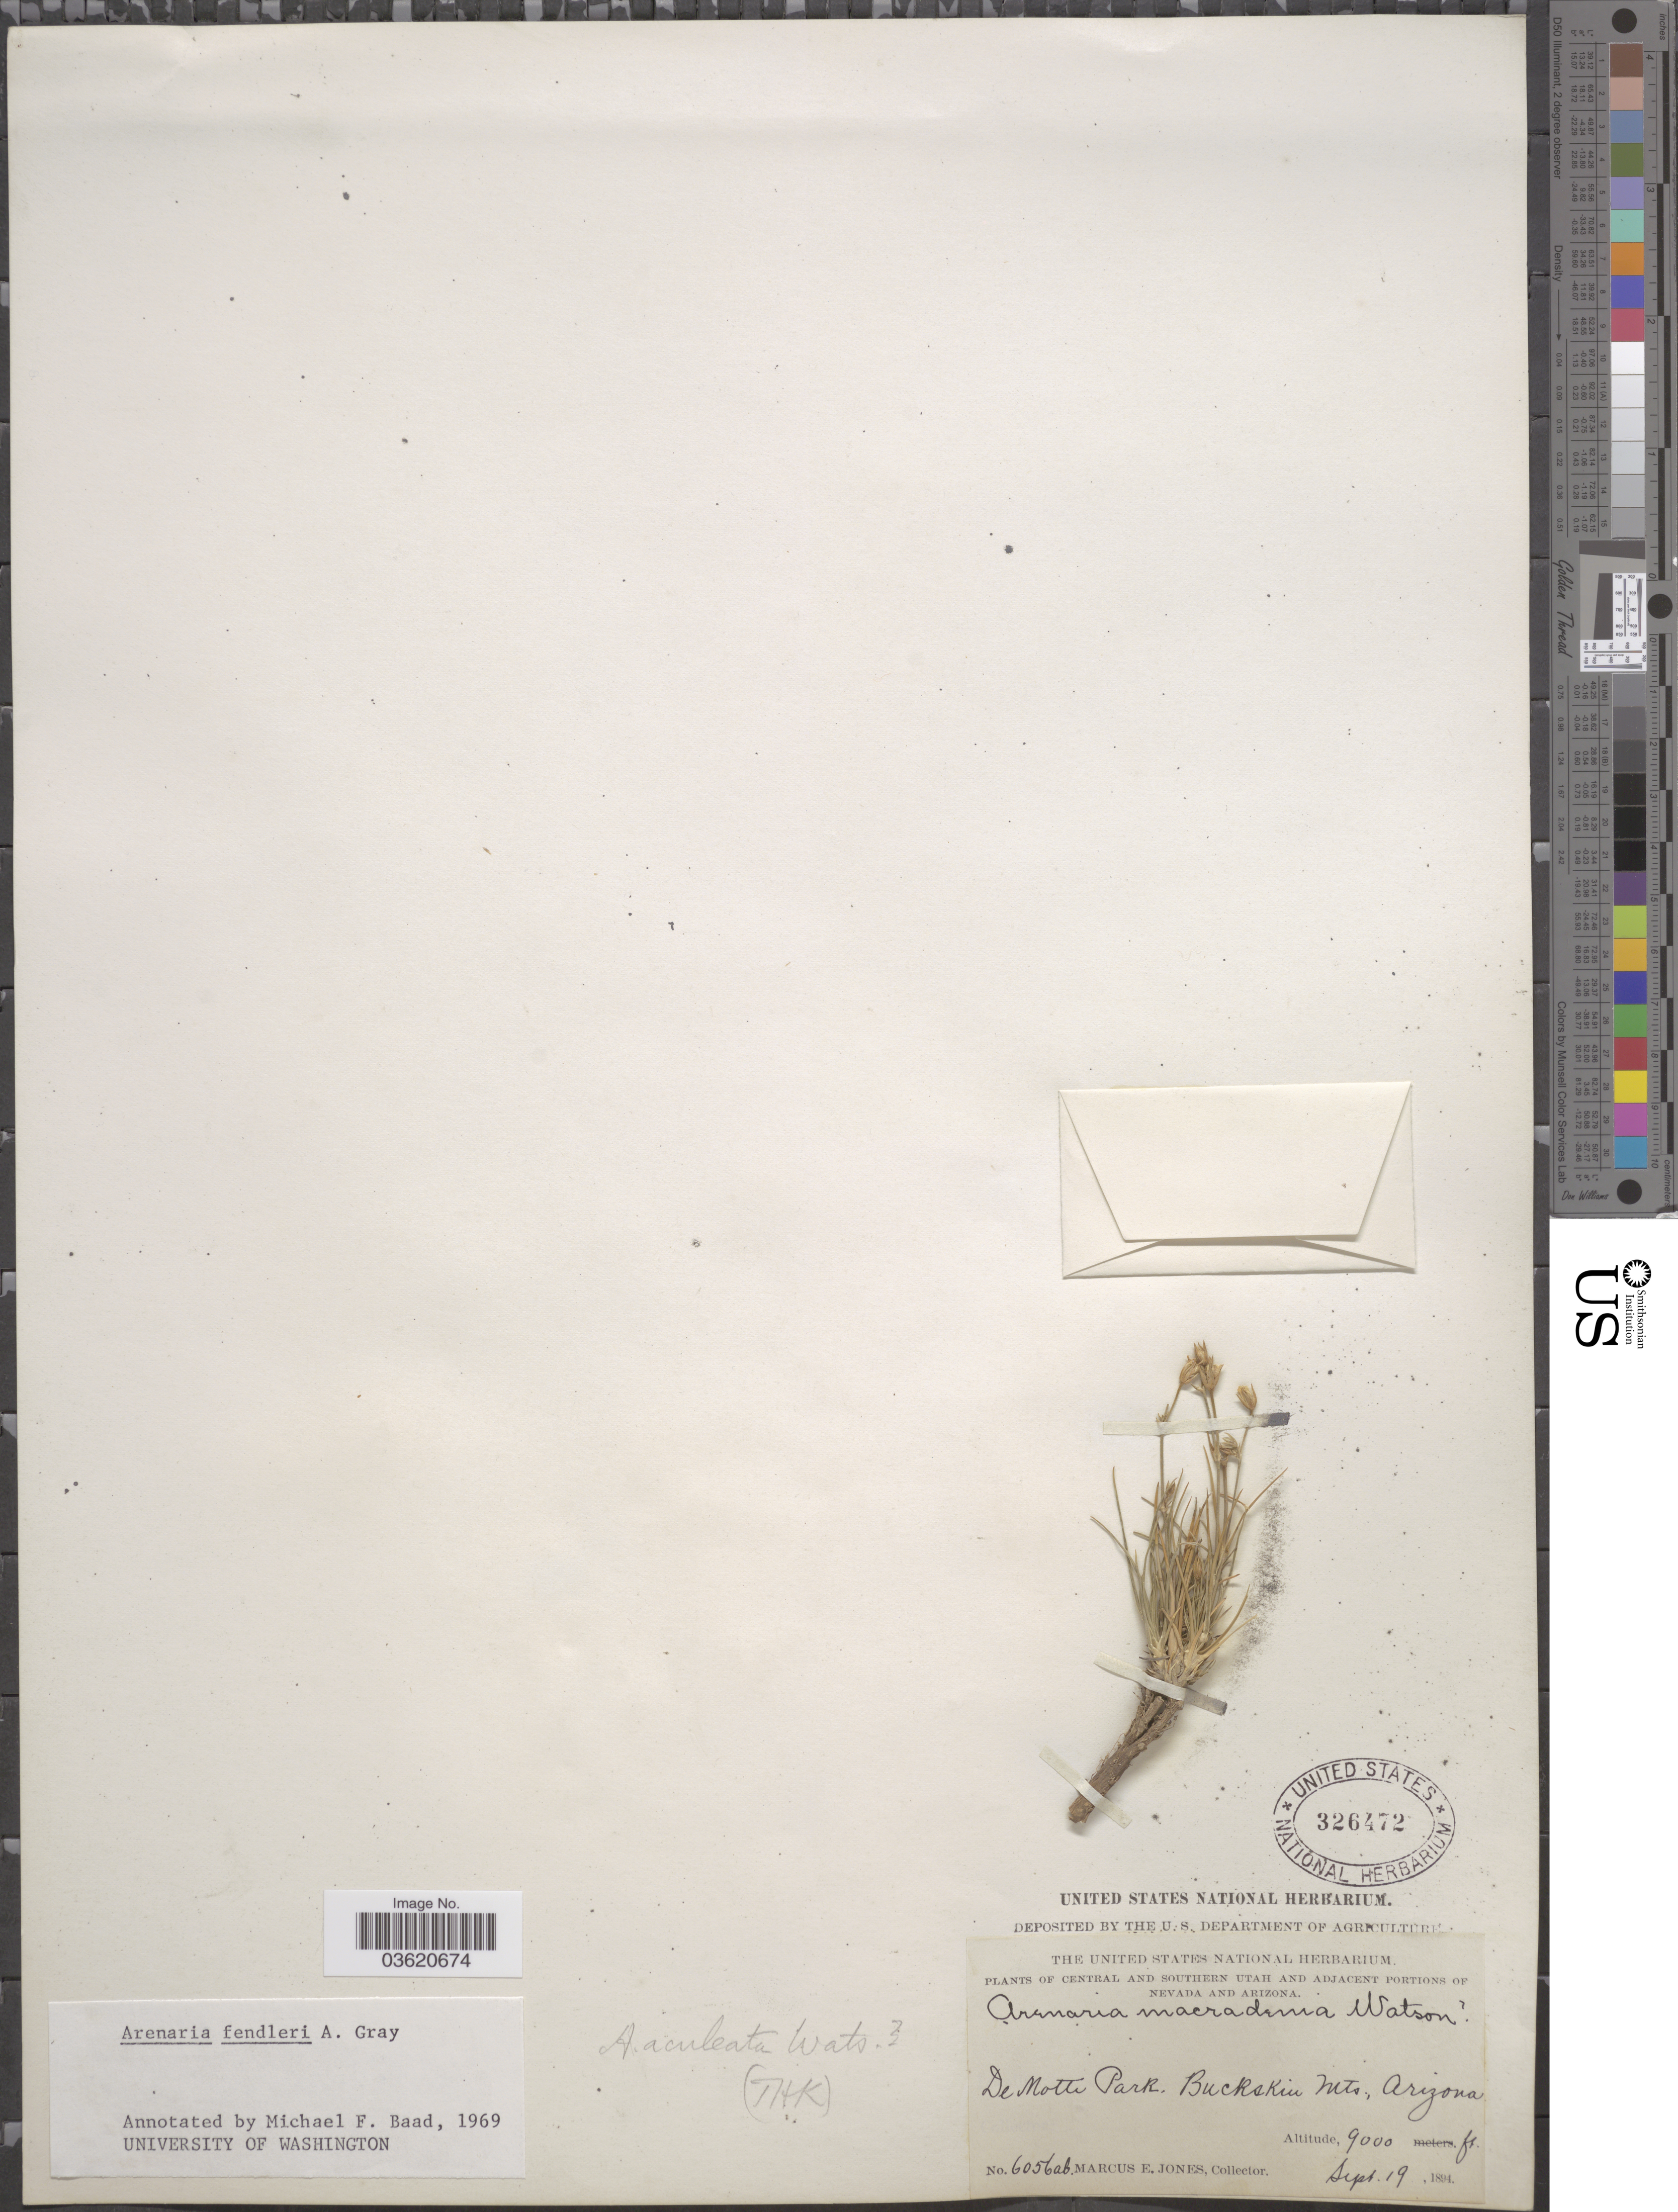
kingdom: Plantae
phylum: Tracheophyta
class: Magnoliopsida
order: Caryophyllales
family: Caryophyllaceae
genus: Eremogone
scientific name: Eremogone fendleri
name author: (A. Gray) Ikonn.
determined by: U.S. National Herbarium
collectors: M. E. Jones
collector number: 6056ab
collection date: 1894-09-19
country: United States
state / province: Arizona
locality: Adjacent portions of Arizona. DeMotte Park, Buckskin Mts.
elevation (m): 2743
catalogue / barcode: US 326472